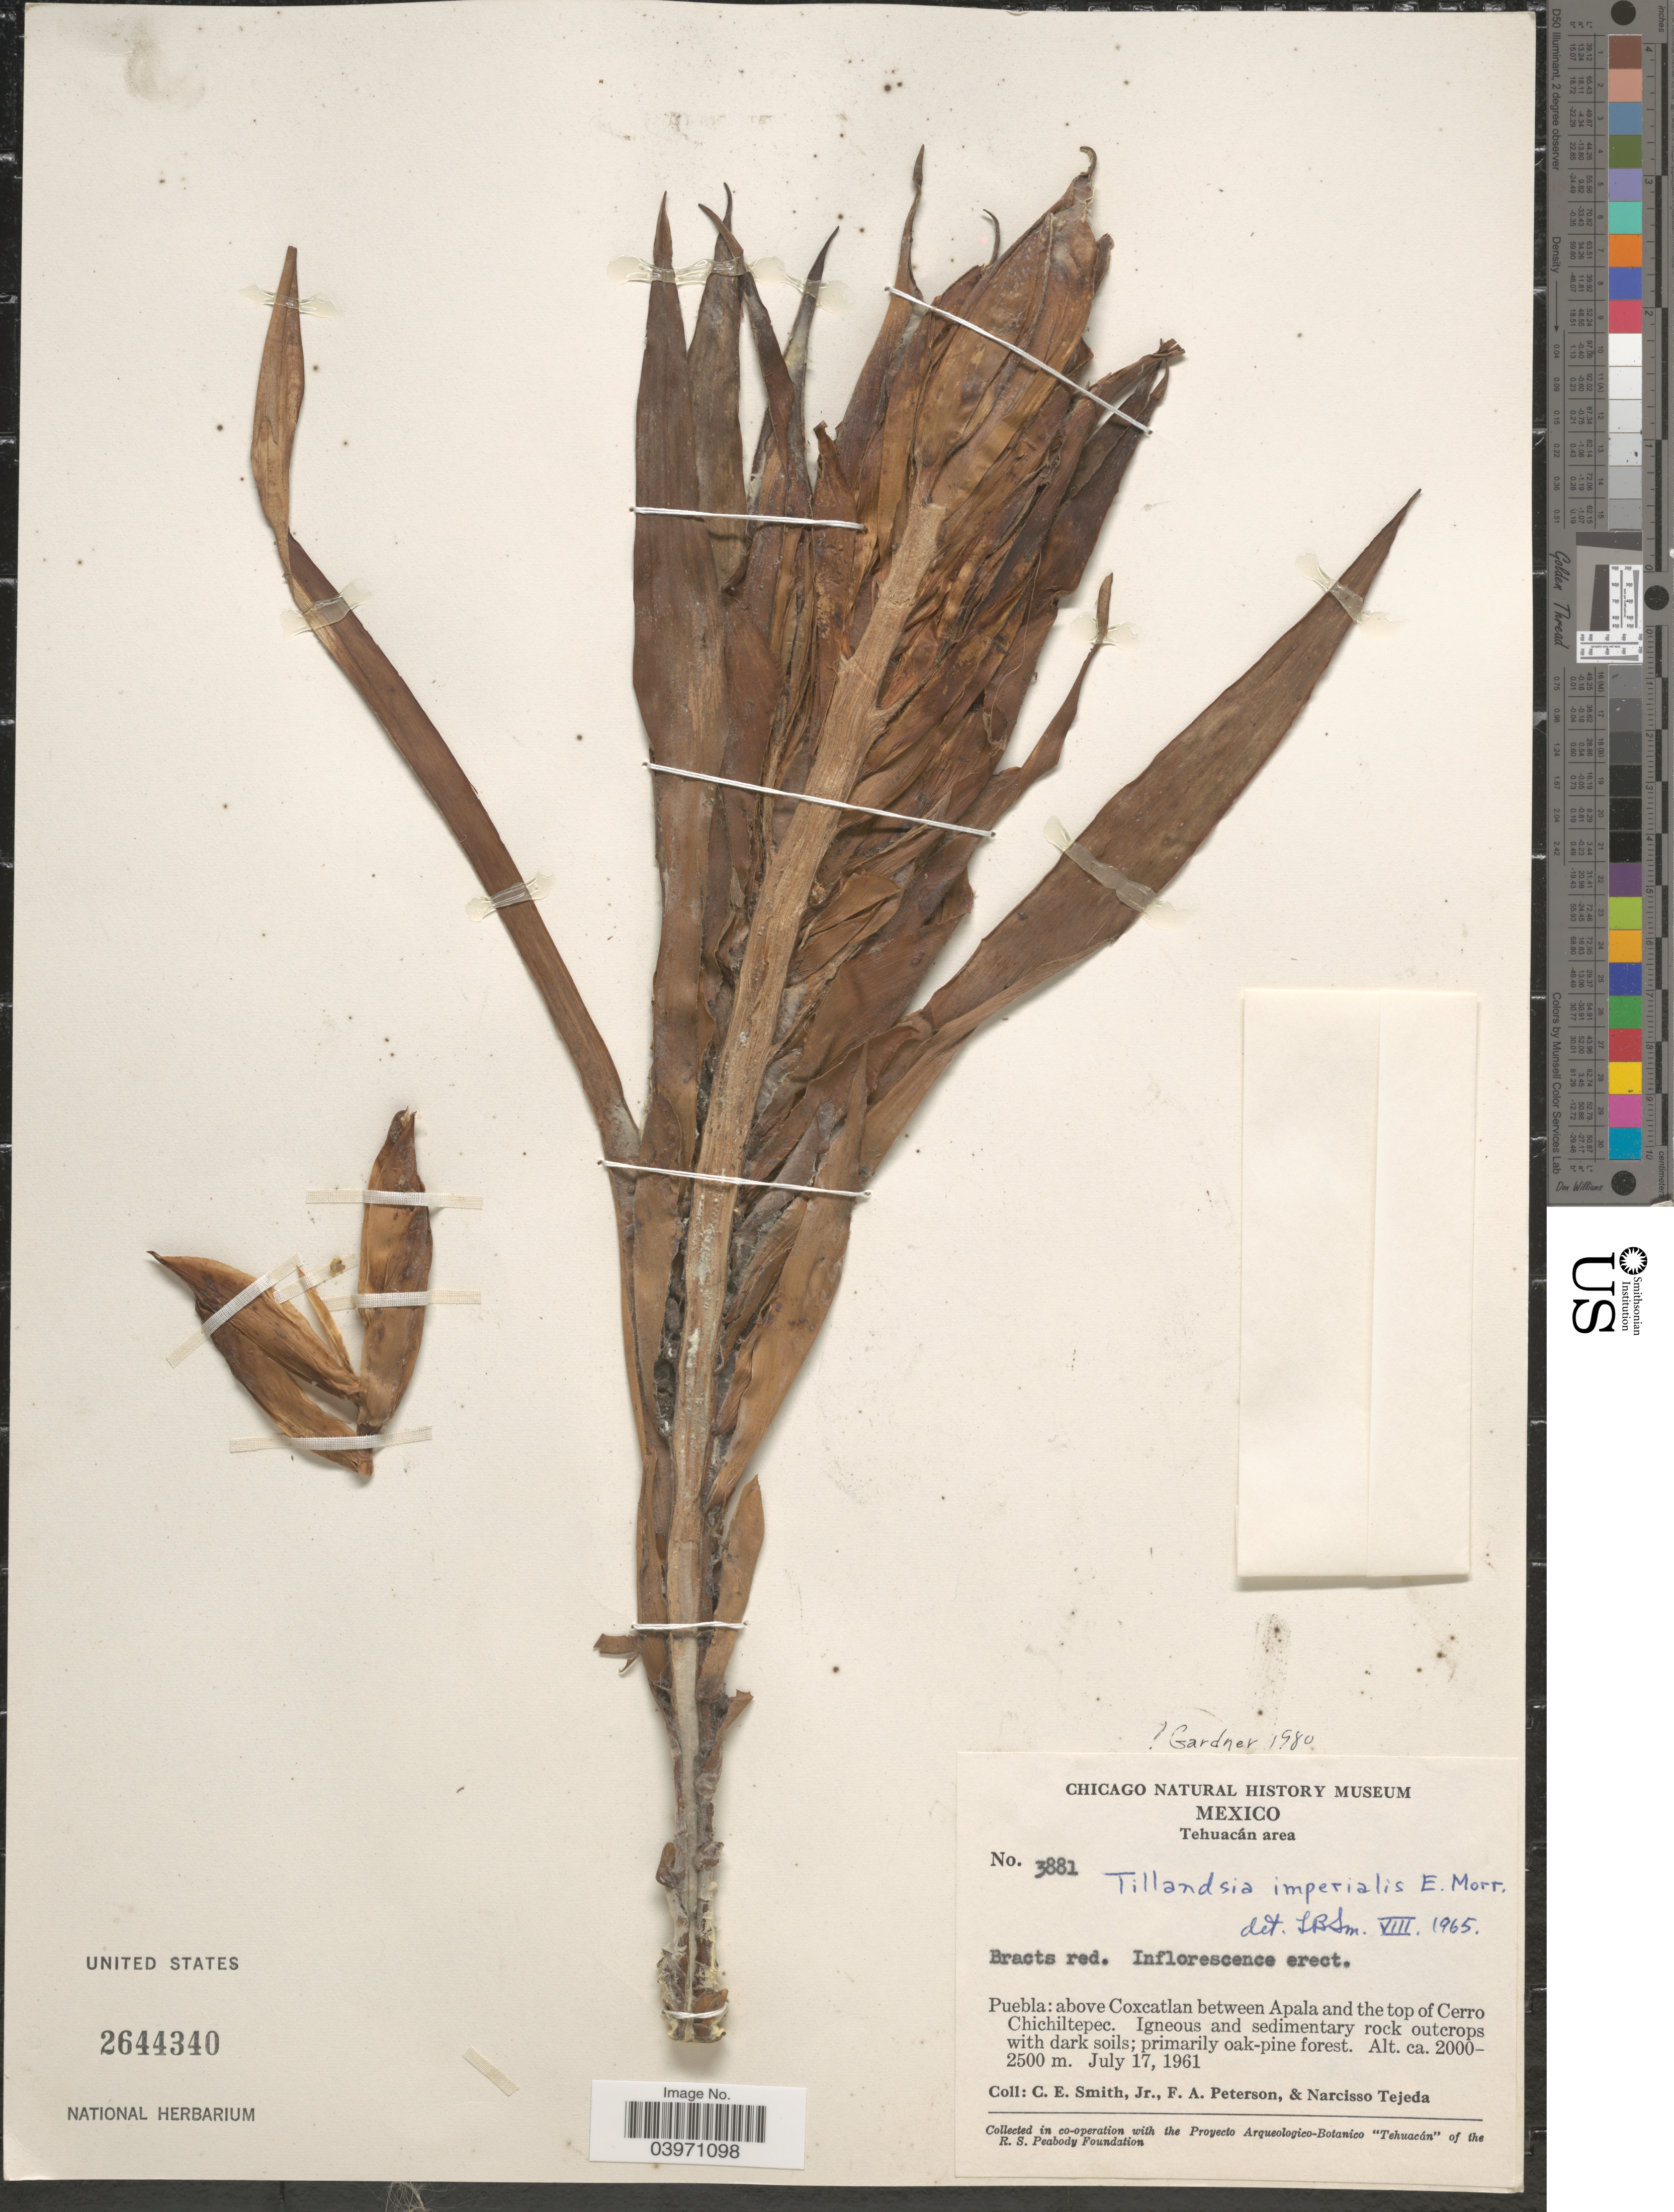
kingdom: Plantae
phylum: Tracheophyta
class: Liliopsida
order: Poales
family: Bromeliaceae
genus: Tillandsia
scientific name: Tillandsia imperialis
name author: É. Morren & Mez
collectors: C. E. Smith Jr., F. A. Peterson & N. Tejeda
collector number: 3881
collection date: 1961-07-17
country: Mexico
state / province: Puebla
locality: Tehuacán area. Above Coxcatlan between Apala and the top of Cerro Chichiltepec.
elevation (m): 2000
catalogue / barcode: US 2644340